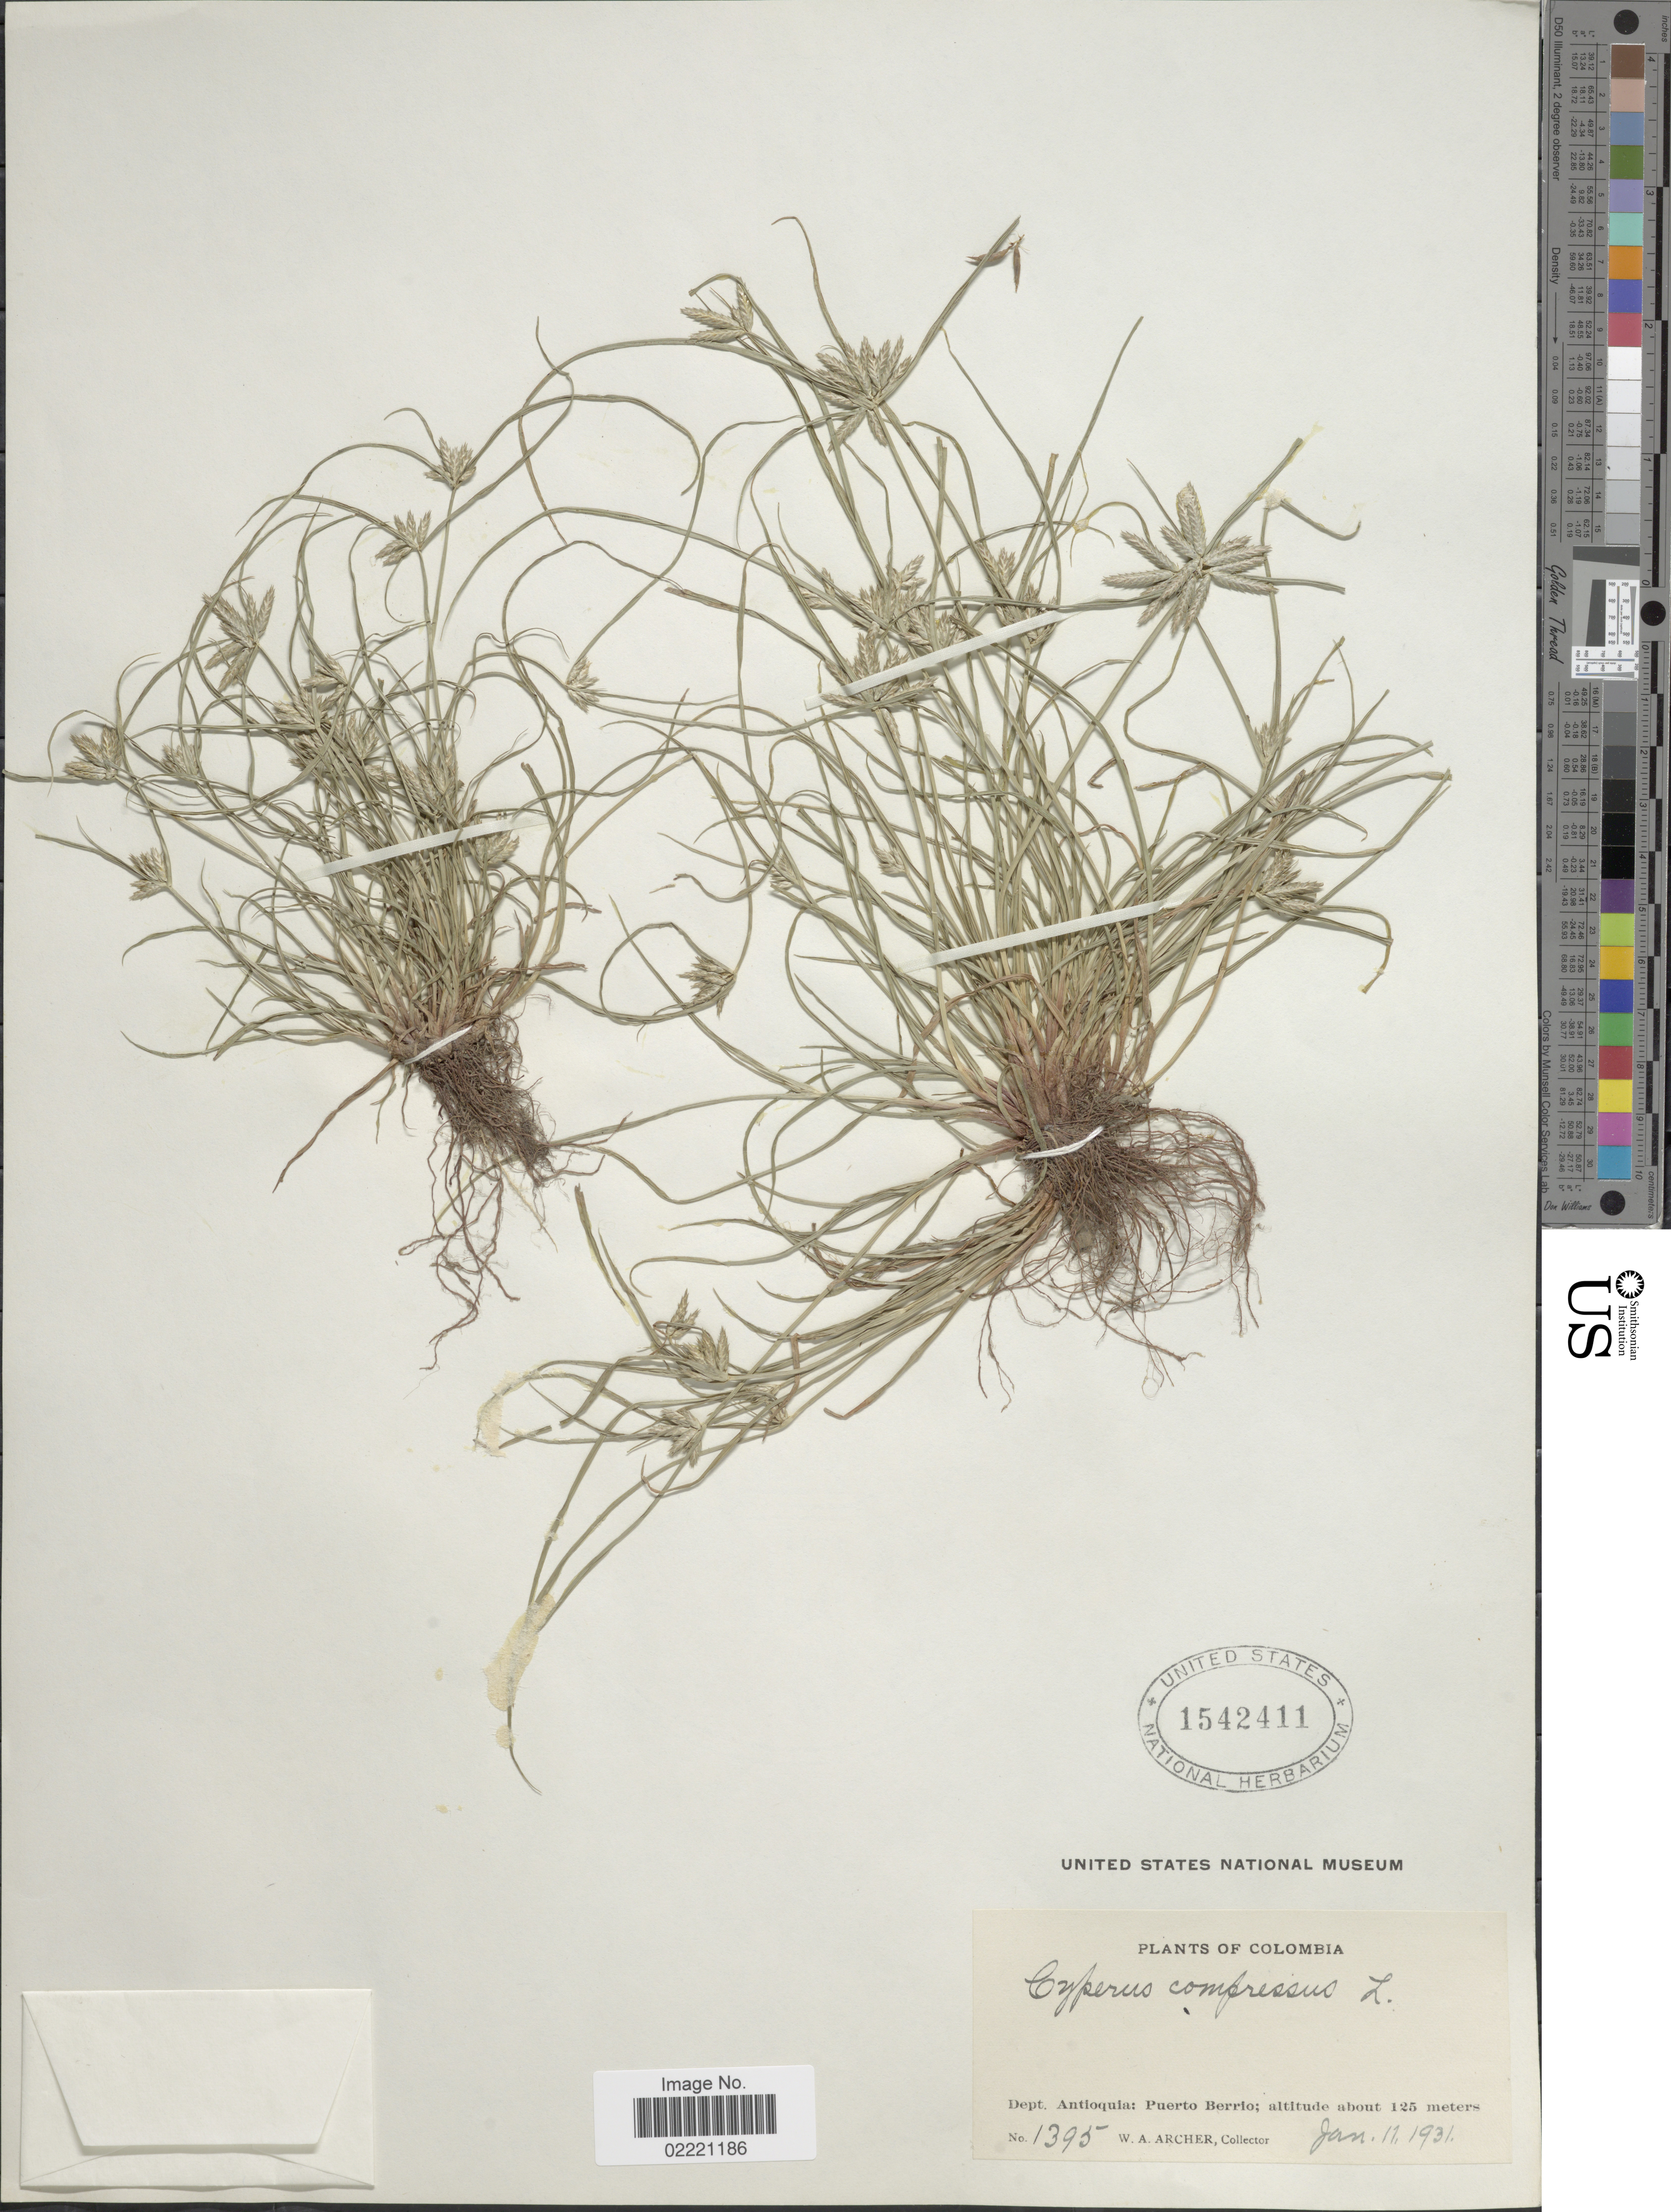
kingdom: Plantae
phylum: Tracheophyta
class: Liliopsida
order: Poales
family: Cyperaceae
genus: Cyperus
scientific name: Cyperus compressus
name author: L.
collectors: W. A. Archer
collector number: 1395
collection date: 1931-01-11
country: Colombia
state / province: Antioquia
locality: Puerto Berrio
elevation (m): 125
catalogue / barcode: US 1542411